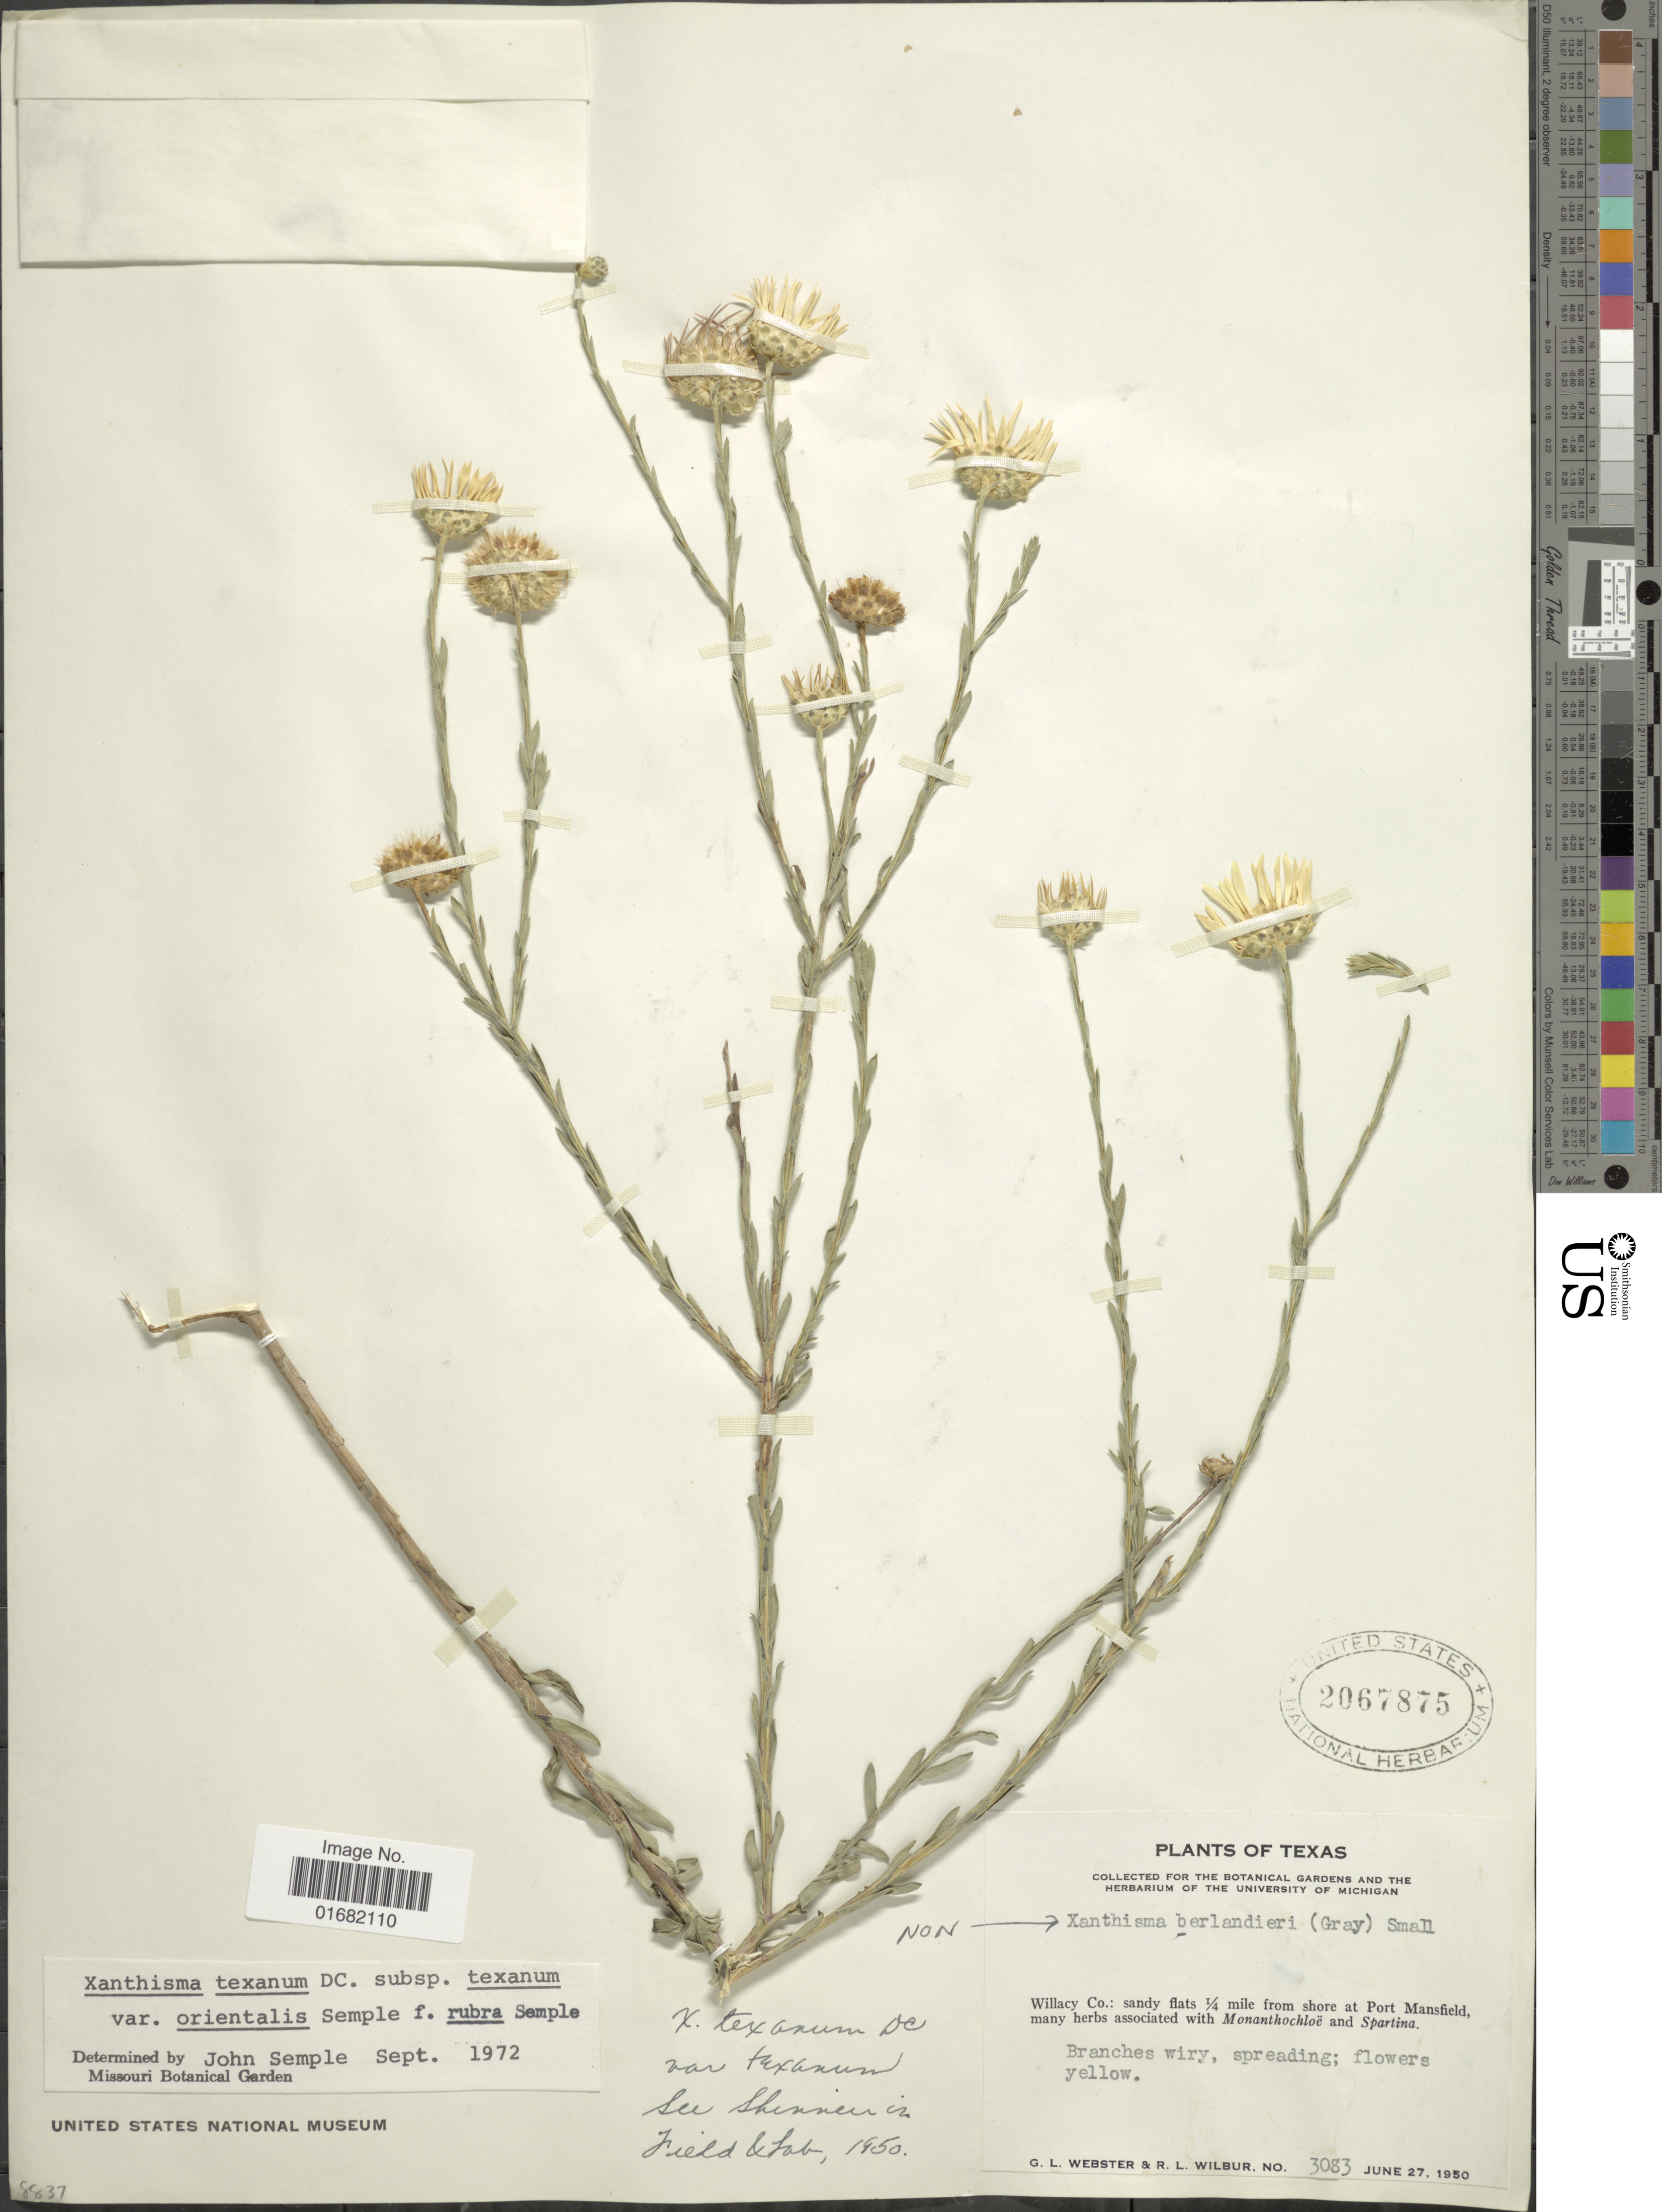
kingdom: Plantae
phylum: Tracheophyta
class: Magnoliopsida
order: Asterales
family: Asteraceae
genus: Xanthisma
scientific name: Xanthisma texanum var. orientalis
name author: Semple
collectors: G. L. Webster & R. L. Wilbur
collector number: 3083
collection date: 1950-06-27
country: United States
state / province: Texas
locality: Willacy Co.: sandy flats ¼ mile from shore at Port Mansfield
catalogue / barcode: US 2067875